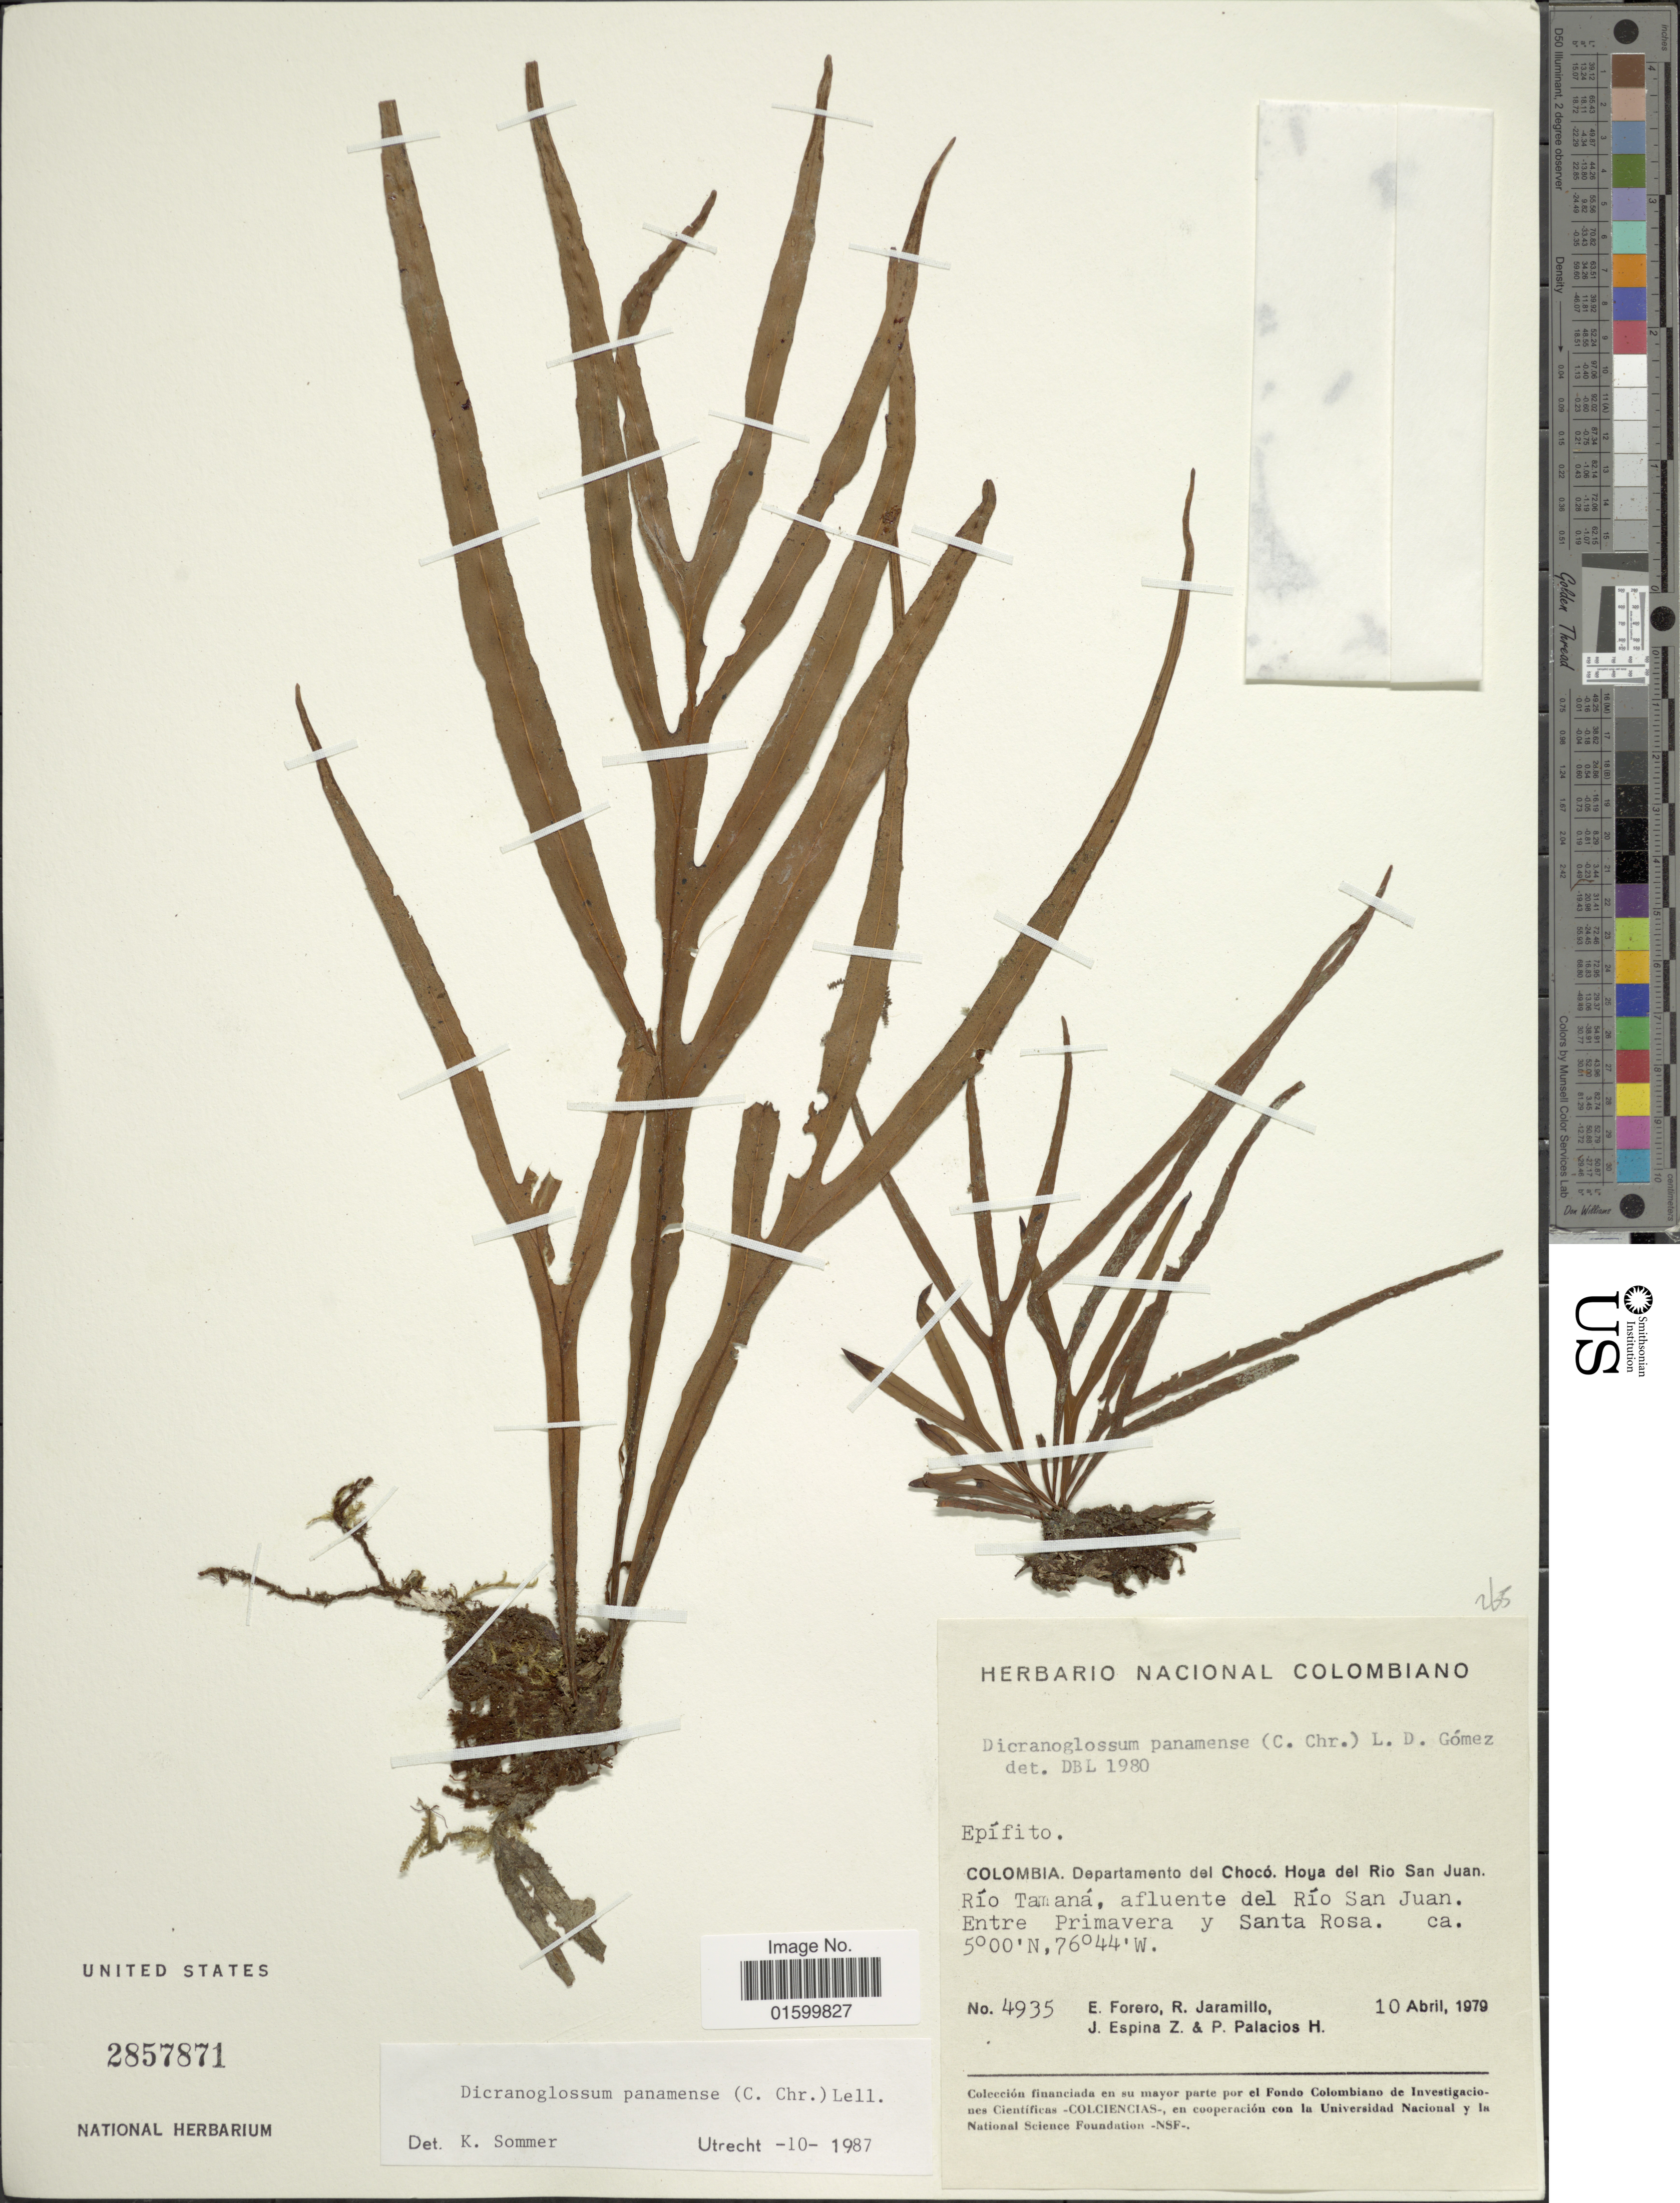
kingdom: Plantae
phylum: Tracheophyta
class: Polypodiopsida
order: Polypodiales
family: Polypodiaceae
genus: Pleopeltis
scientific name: Pleopeltis panamensis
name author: (Weath.) Pic. Serm.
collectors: E. Forero, R. Jaramillo, J. Espina Z. & P. Palacios H.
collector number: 4935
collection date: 1979-04-10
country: Colombia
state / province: Chocó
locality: Departamento del Choco, Hoya del Rio San Juan, Rio Tamana, afluente del Rio San Juan, entre Primavera y Santa Rosa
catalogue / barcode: US 2857871